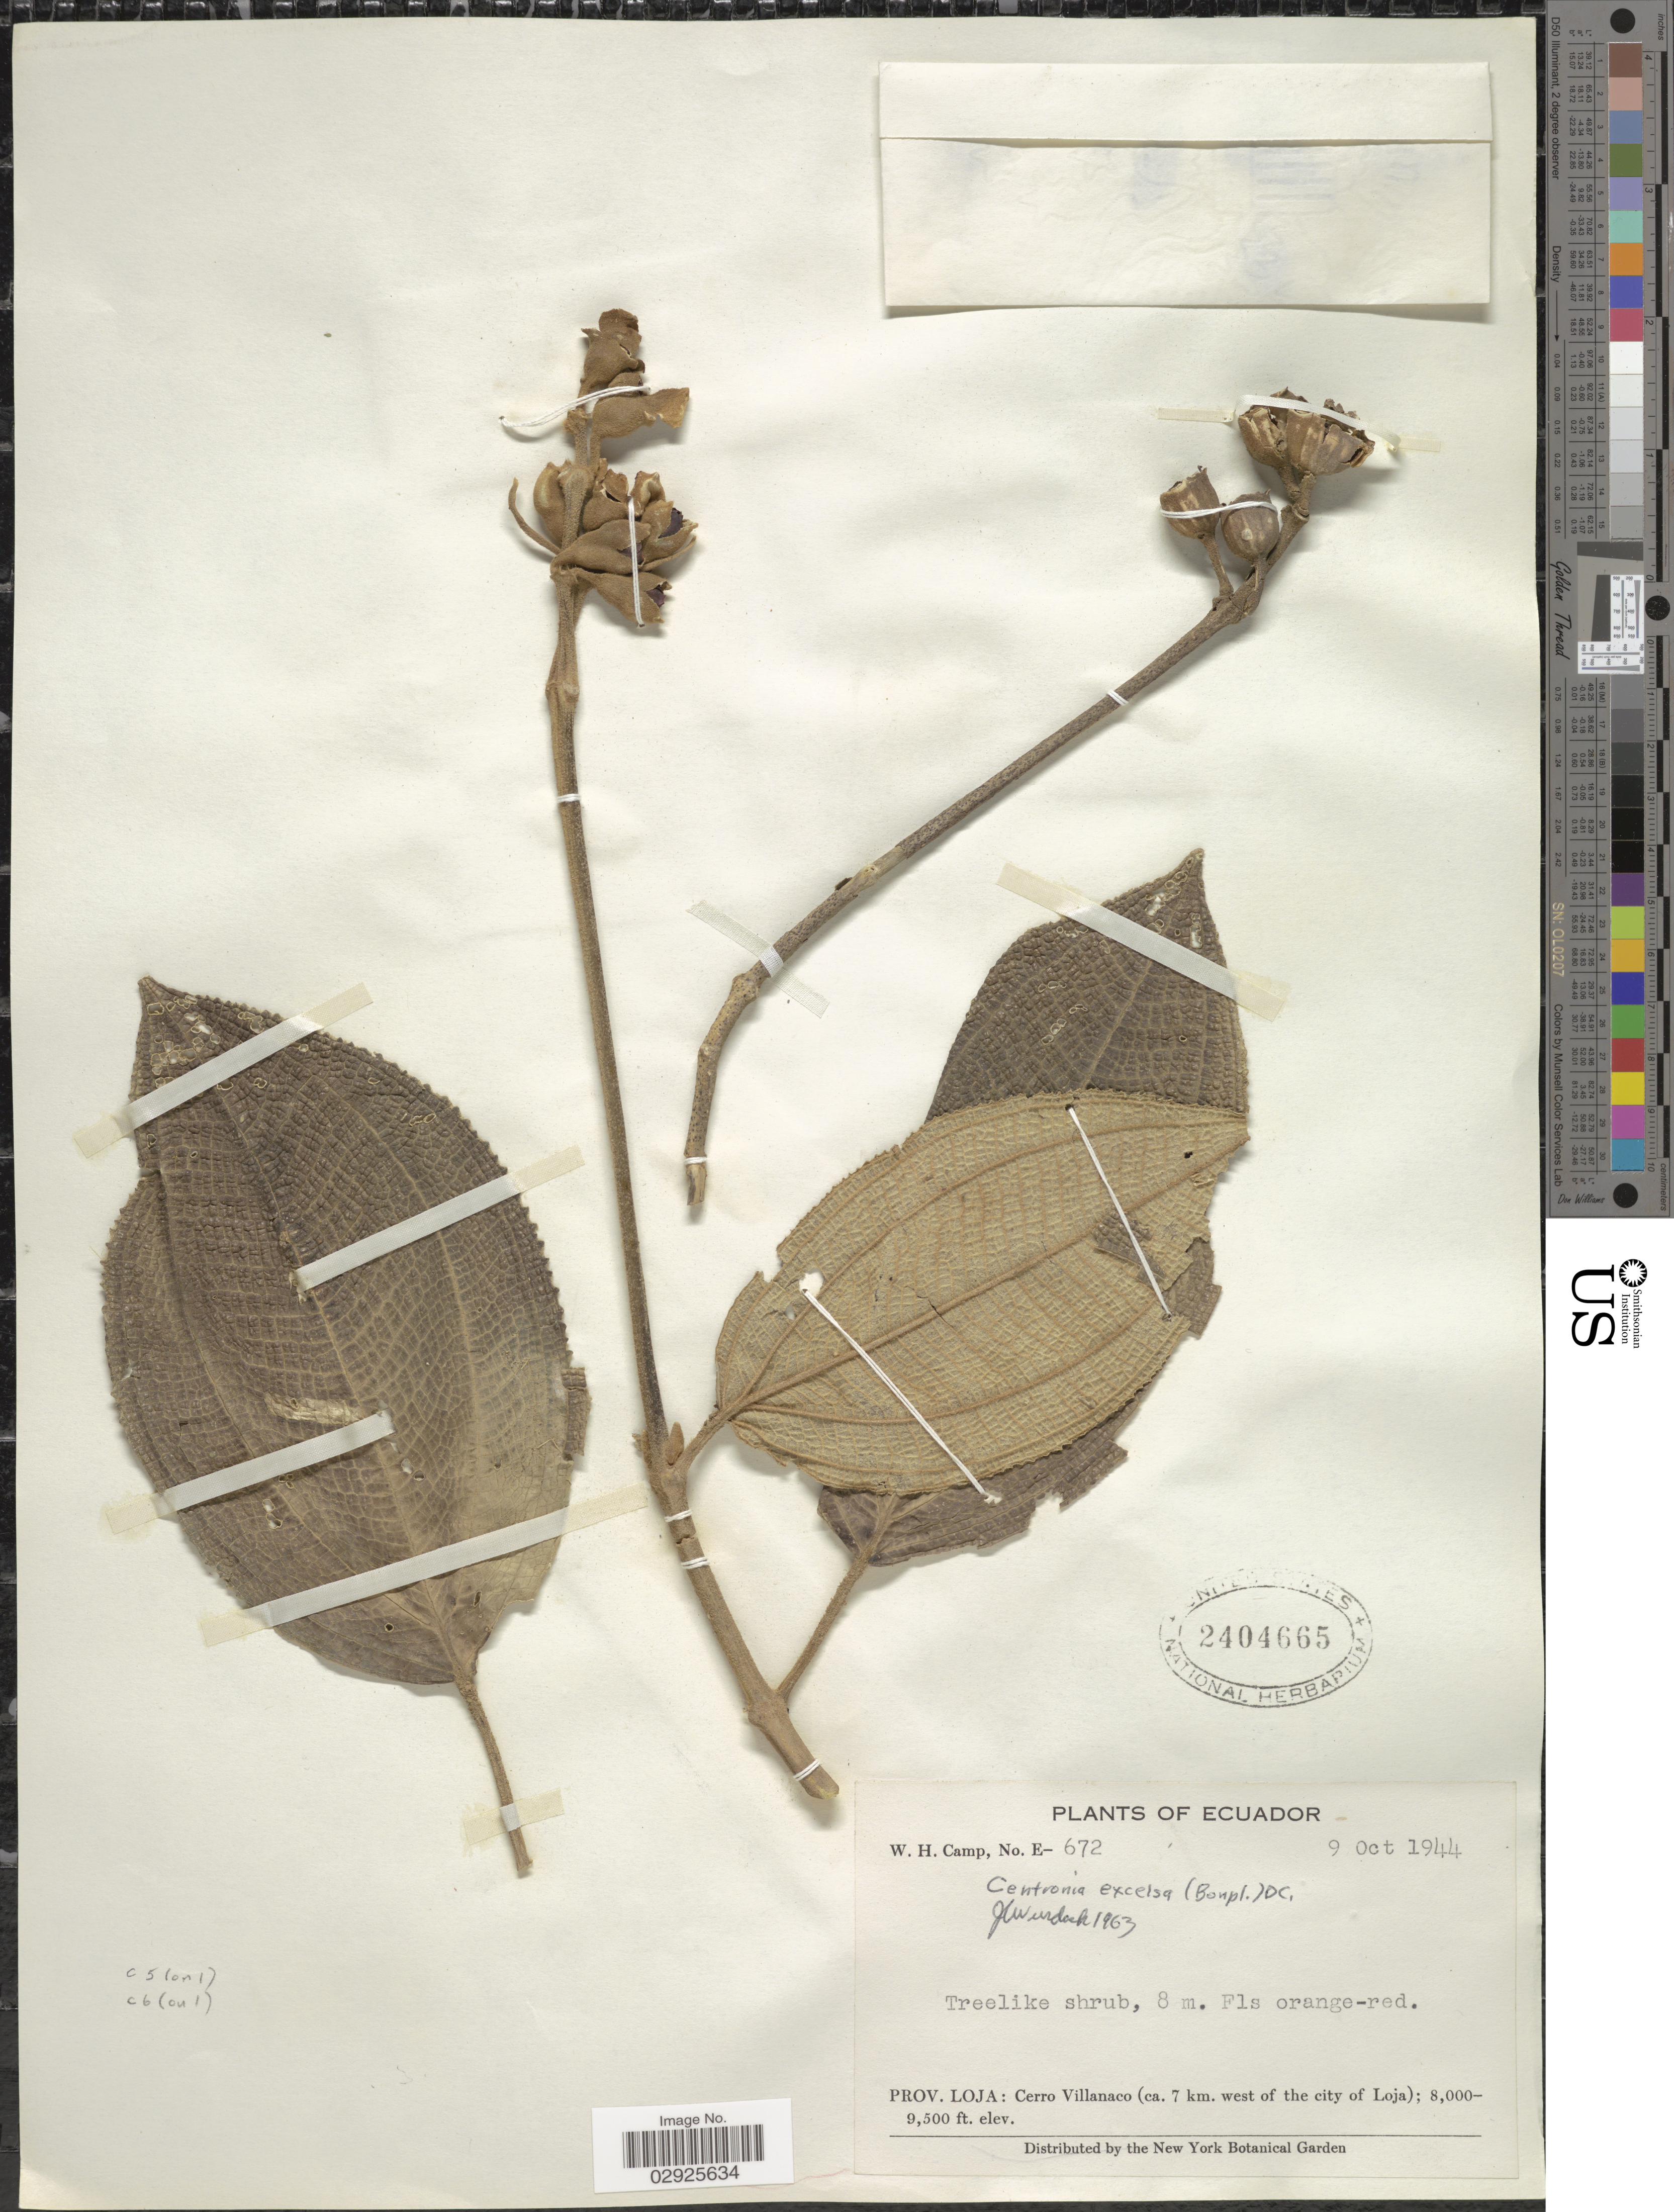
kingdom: Plantae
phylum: Tracheophyta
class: Magnoliopsida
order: Myrtales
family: Melastomataceae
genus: Meriania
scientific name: Meriania tomentosa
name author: (Cogn.) Wurdack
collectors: W. H. Camp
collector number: E-672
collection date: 1944-10-09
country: Ecuador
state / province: Loja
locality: Prov. Loja: Cerro Villanaco (ca. 7 km. west of the city of Loja).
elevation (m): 2438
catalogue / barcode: US 2404665